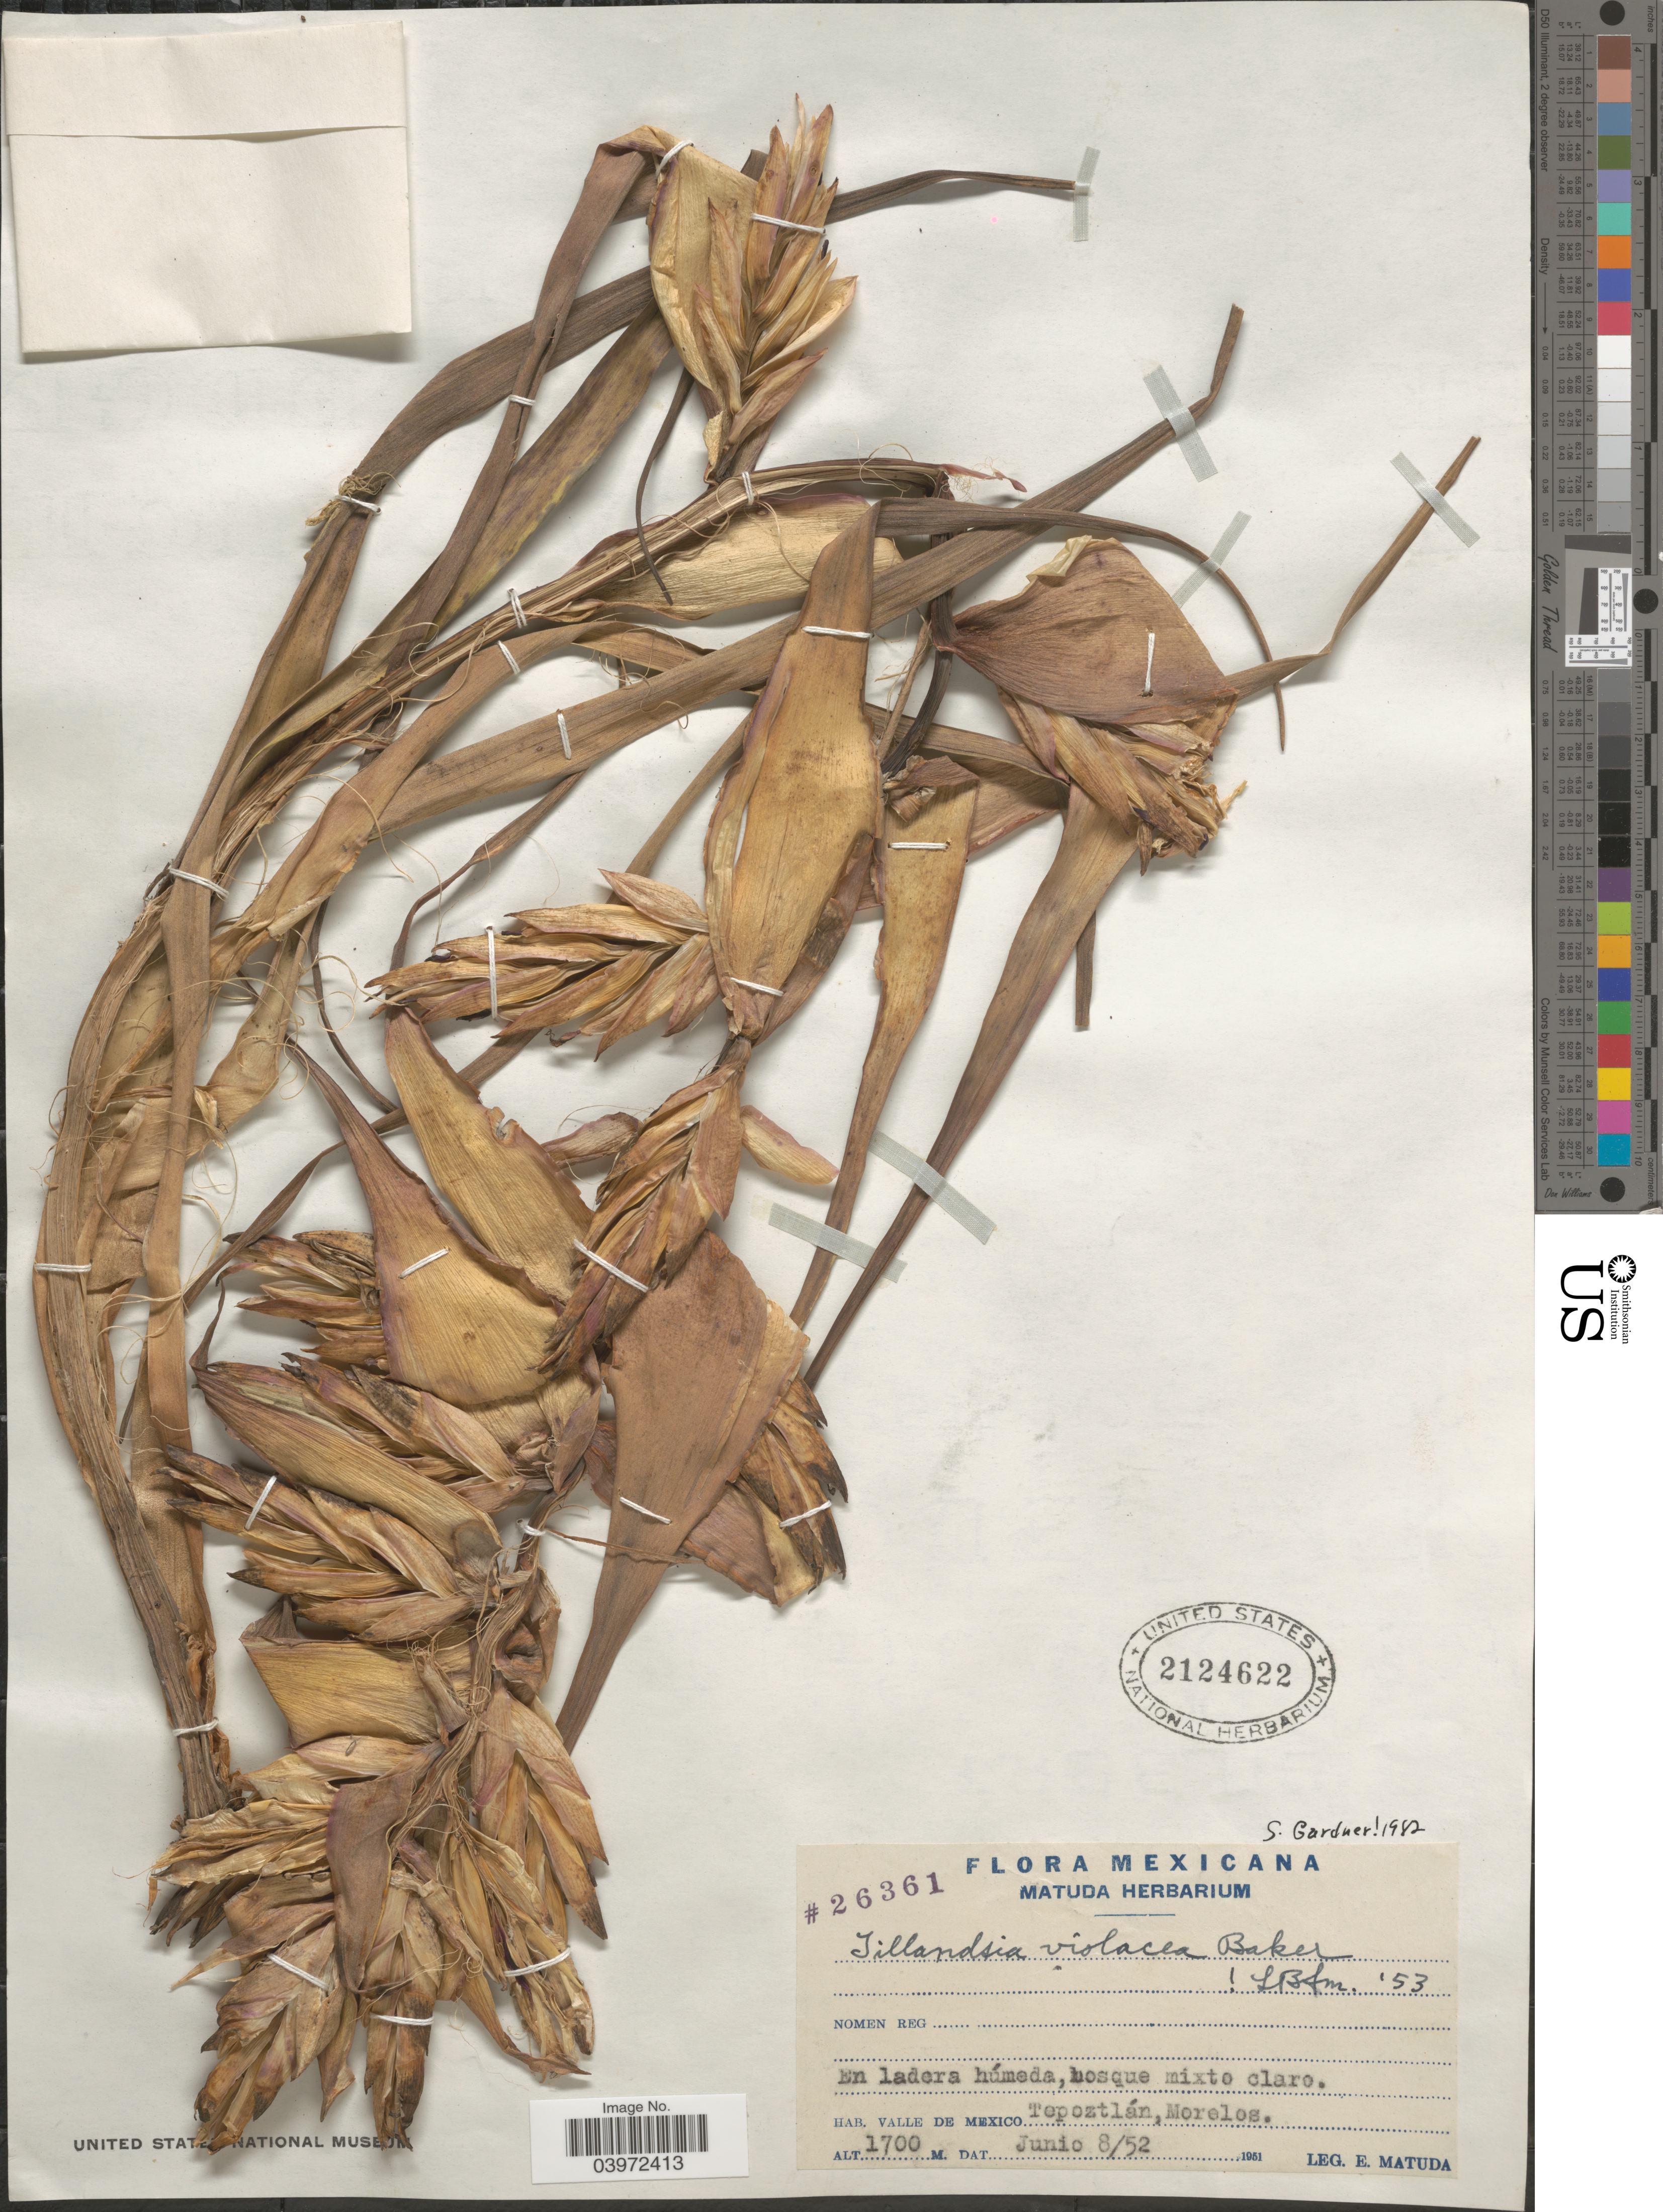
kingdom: Plantae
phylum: Tracheophyta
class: Liliopsida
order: Poales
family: Bromeliaceae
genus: Tillandsia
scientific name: Tillandsia violacea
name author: Klotzsch ex Beer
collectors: E. Matuda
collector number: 26361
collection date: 1952-06-08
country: Mexico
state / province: Morelos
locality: En ladera húmeda, bosque mixto claro. Valle de Mexico. Tepoztlán.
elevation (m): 1700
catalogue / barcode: US 2124622